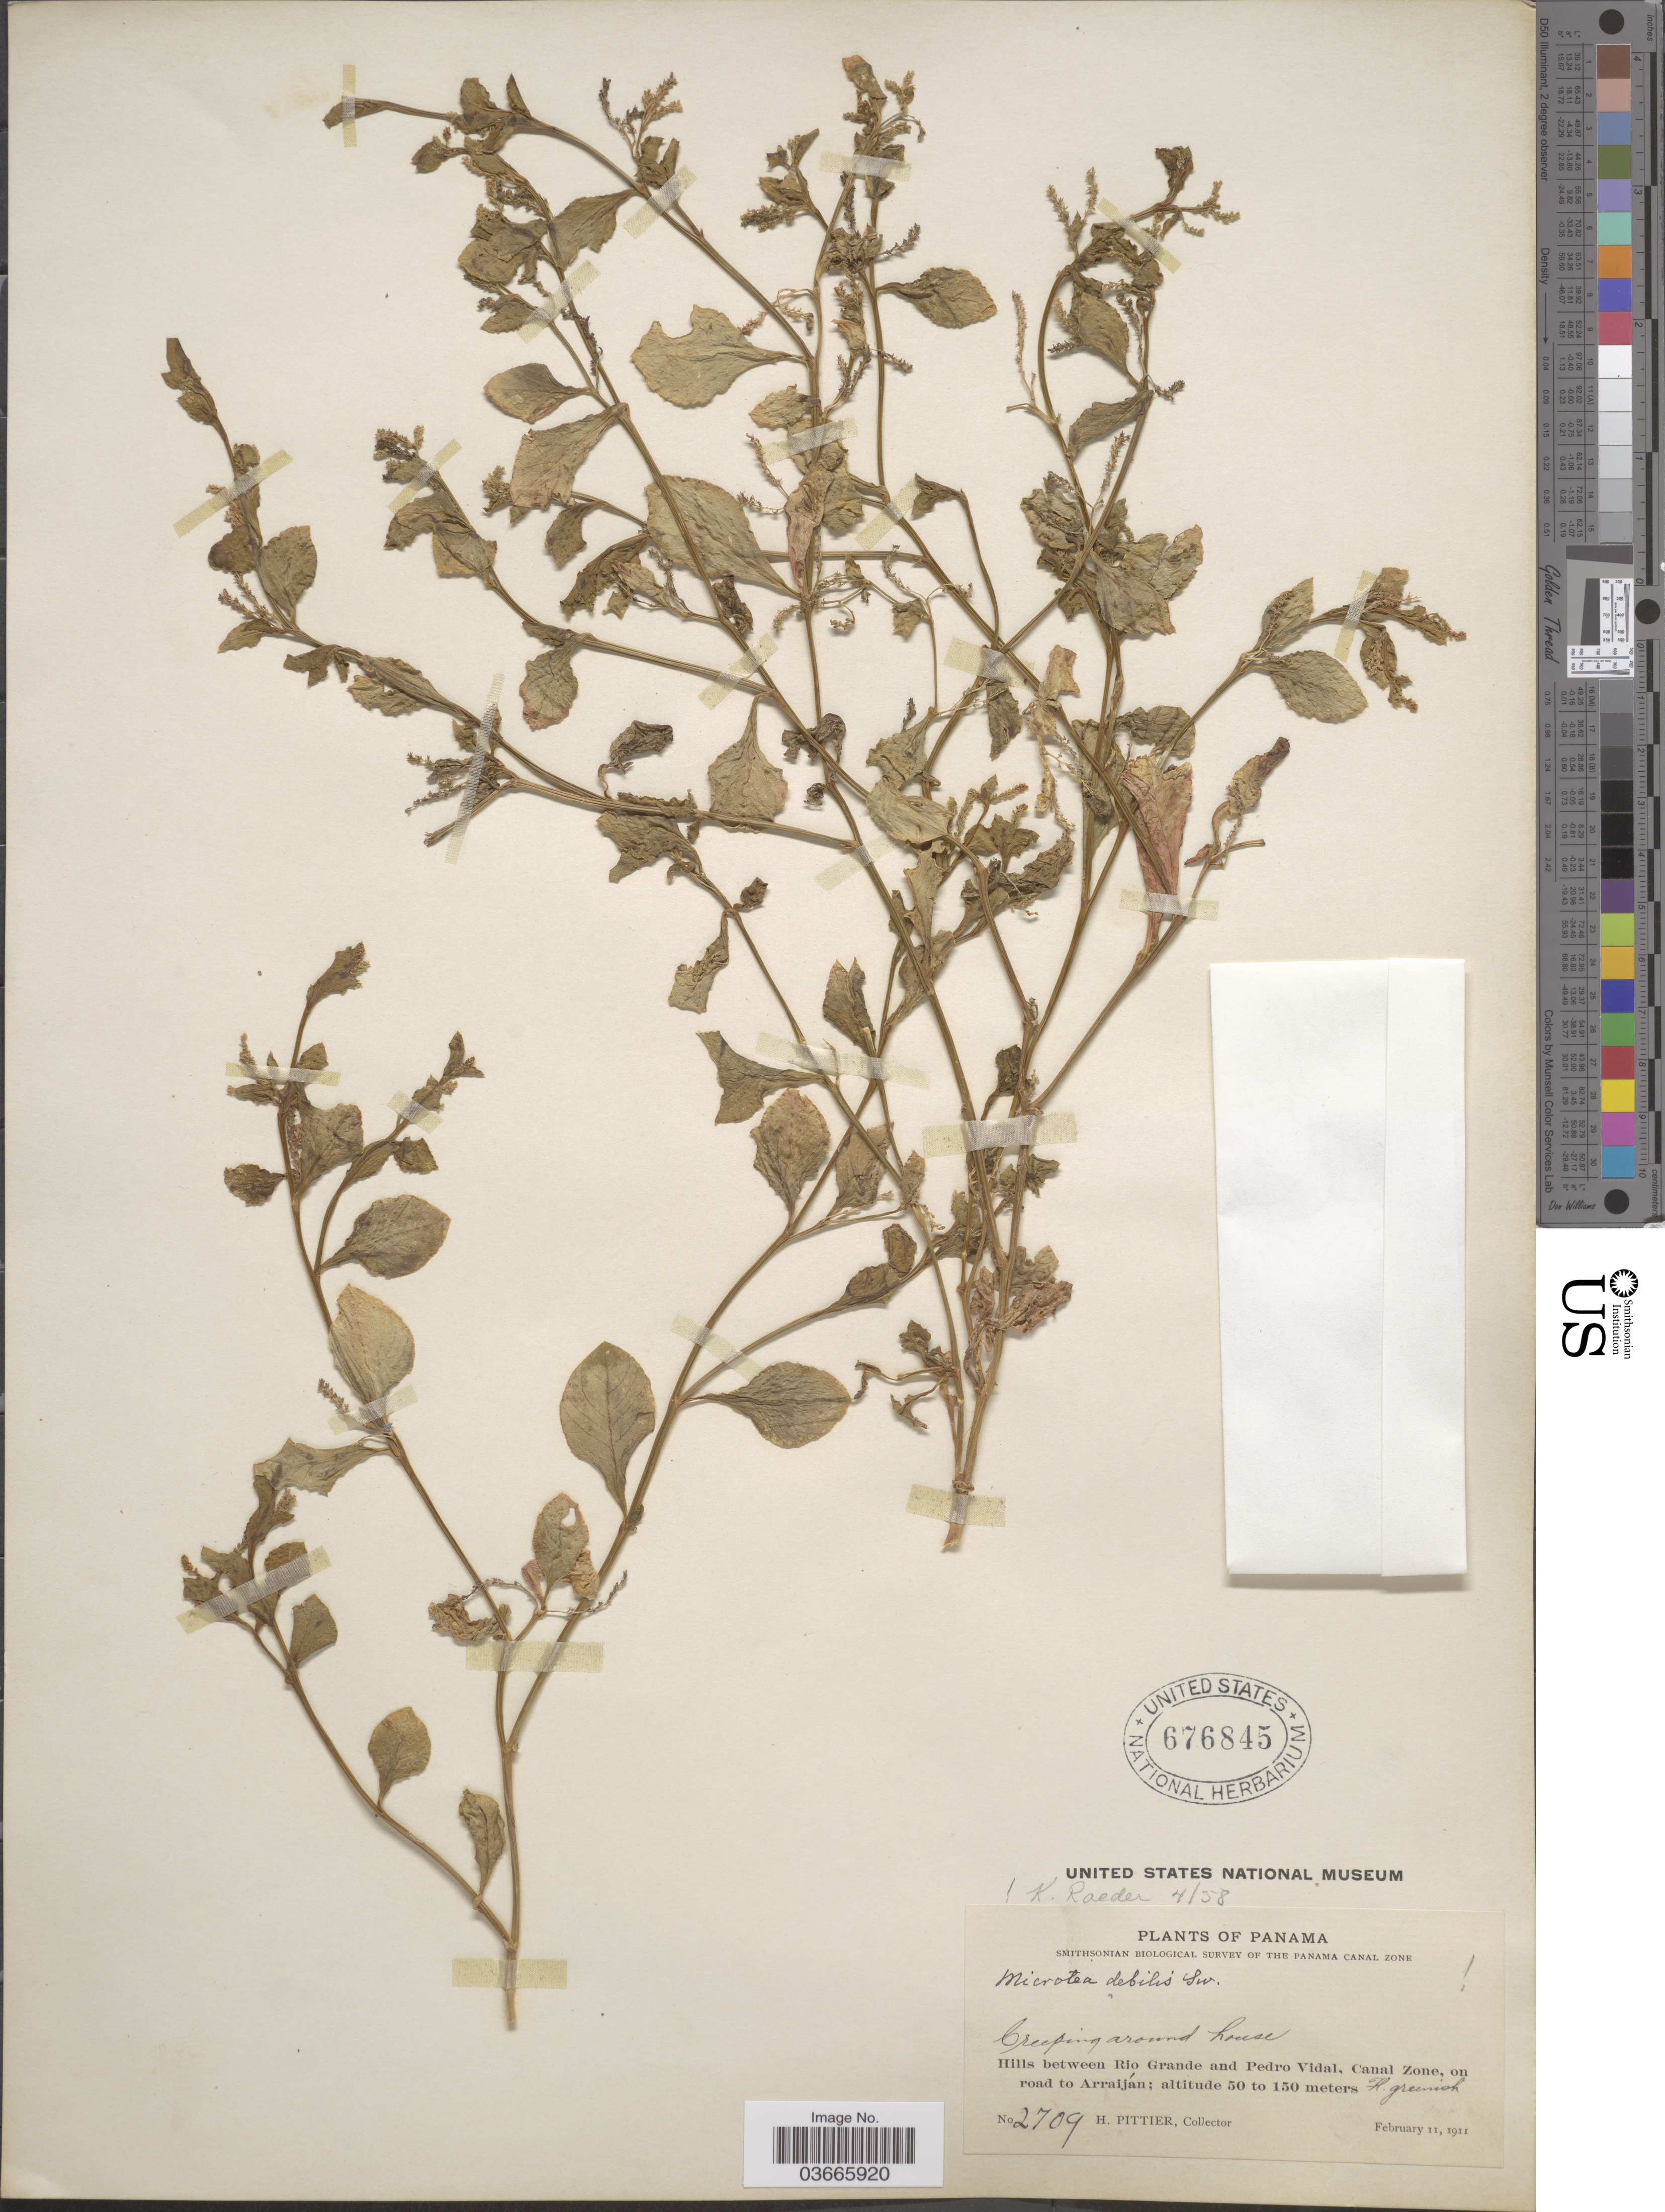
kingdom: Plantae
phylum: Tracheophyta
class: Magnoliopsida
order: Caryophyllales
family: Microteaceae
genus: Microtea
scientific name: Microtea debilis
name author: Sw.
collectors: H. F. Pittier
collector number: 2709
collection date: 1911-02-11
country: Panama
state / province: Colón / Panamá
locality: Hills between Rio Grande and Pedro Vidal, Canal Zone, on road to Arraiján.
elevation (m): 50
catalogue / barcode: US 676845